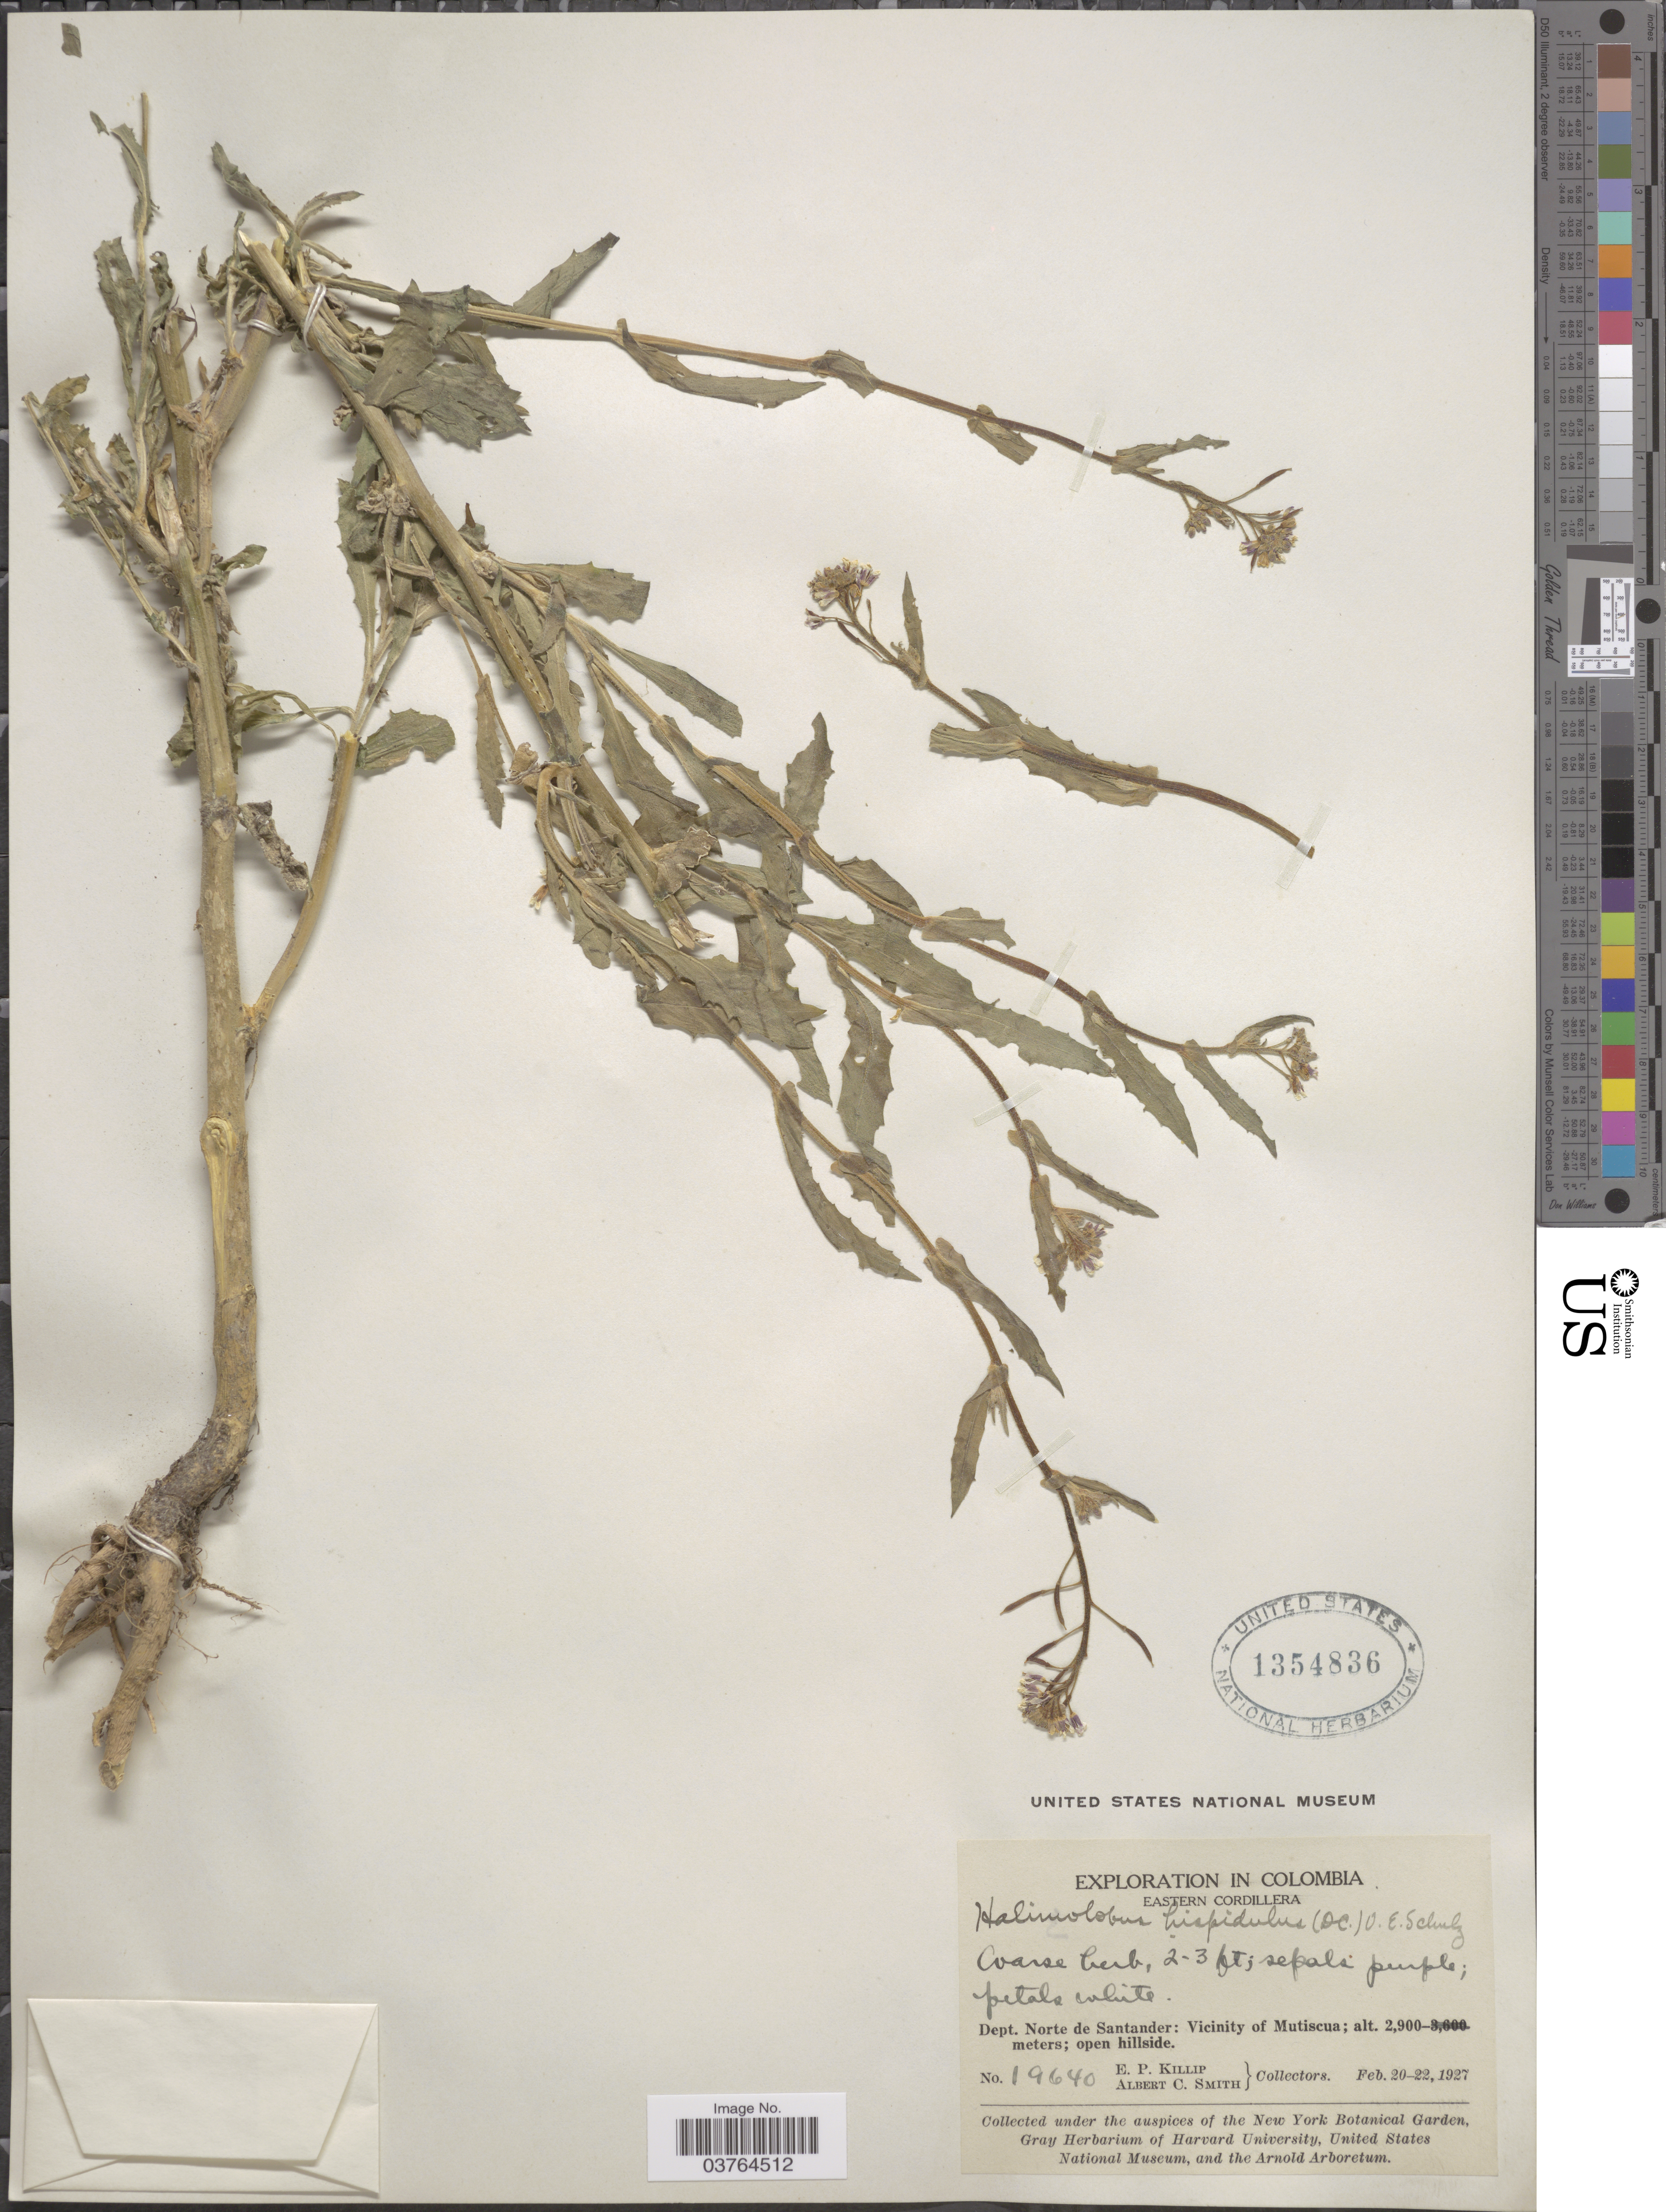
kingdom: Plantae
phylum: Tracheophyta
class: Magnoliopsida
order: Brassicales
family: Brassicaceae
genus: Exhalimolobos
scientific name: Exhalimolobos hispidulus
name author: (DC.) Al-Shehbaz & C.D. Bailey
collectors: E. P. Killip & A. C. Smith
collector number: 19640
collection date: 1927-02-20/1927-02-22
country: Colombia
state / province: Norte de Santander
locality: Eastern Cordillera. Dept. Norte de Santander: Vicinity of Mutiscua.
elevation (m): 2900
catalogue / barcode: US 1354836